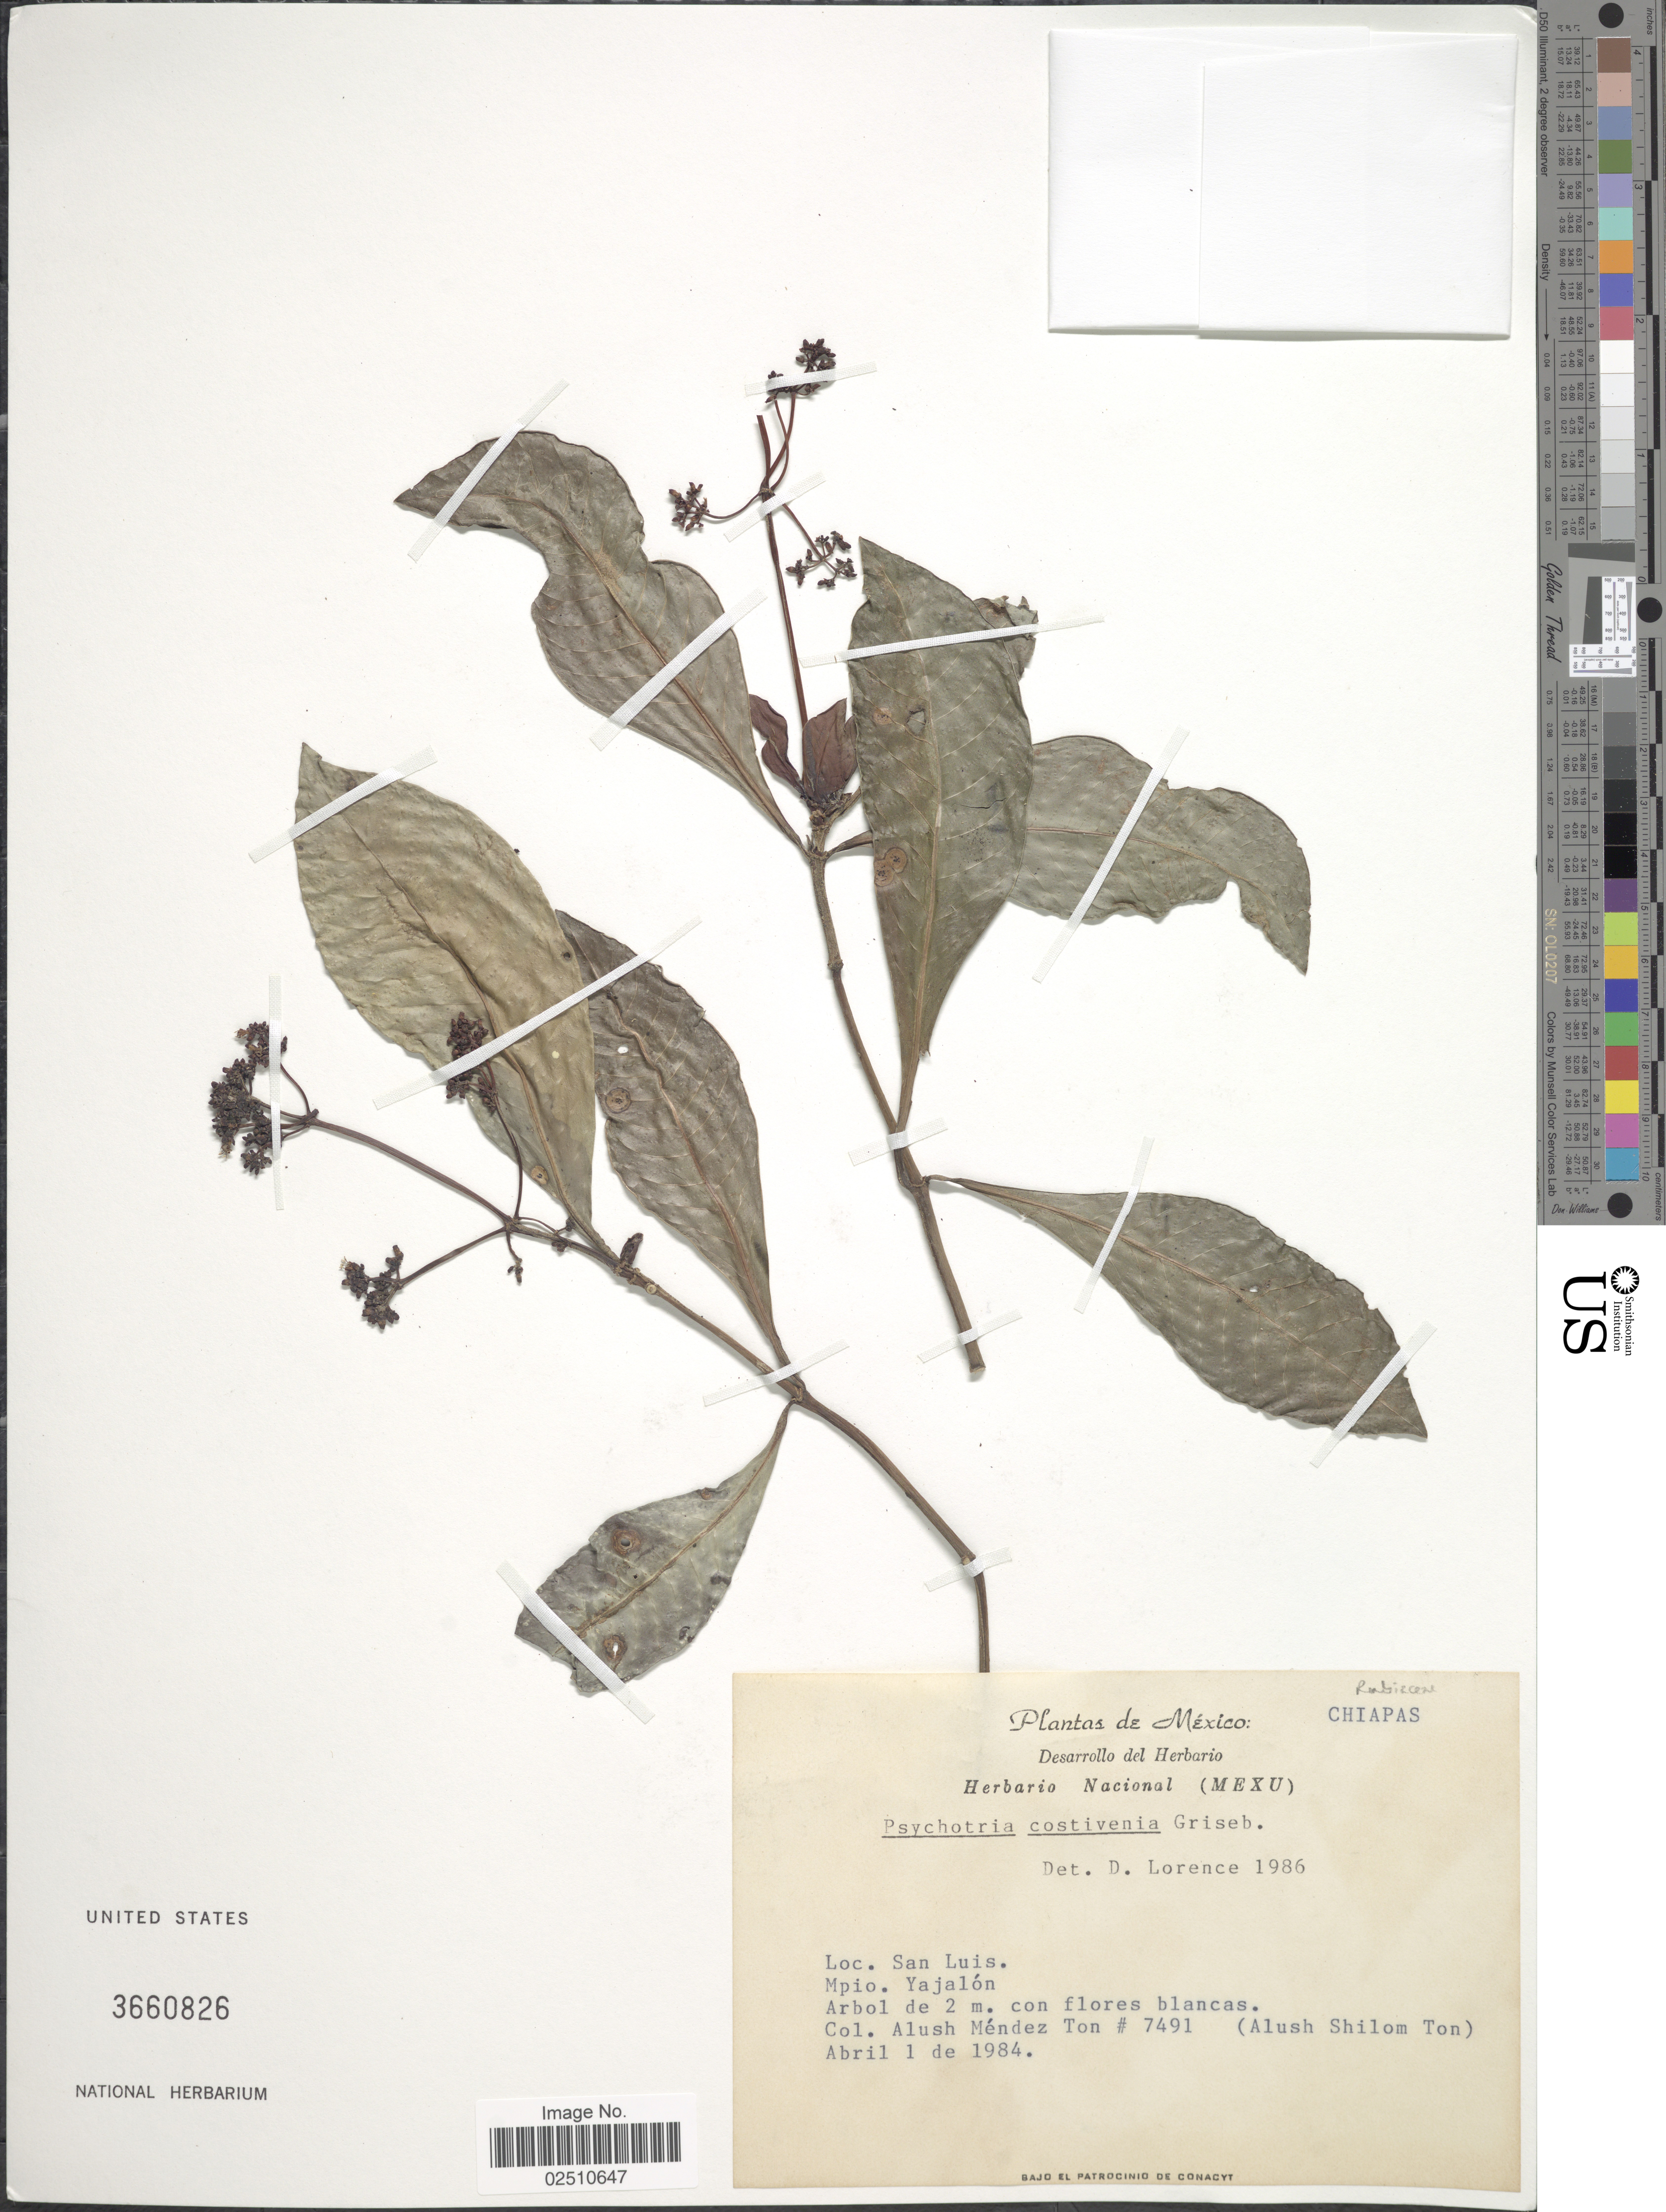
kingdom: Plantae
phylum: Tracheophyta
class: Magnoliopsida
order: Gentianales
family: Rubiaceae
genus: Psychotria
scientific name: Psychotria costivenia var. costivenia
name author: Griseb.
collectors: A. Méndez Ton & A. S. Ton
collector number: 7491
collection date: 1984-04-01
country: Mexico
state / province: Chiapas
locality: San Luis, Mpio. Yajalon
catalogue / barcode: US 3660826